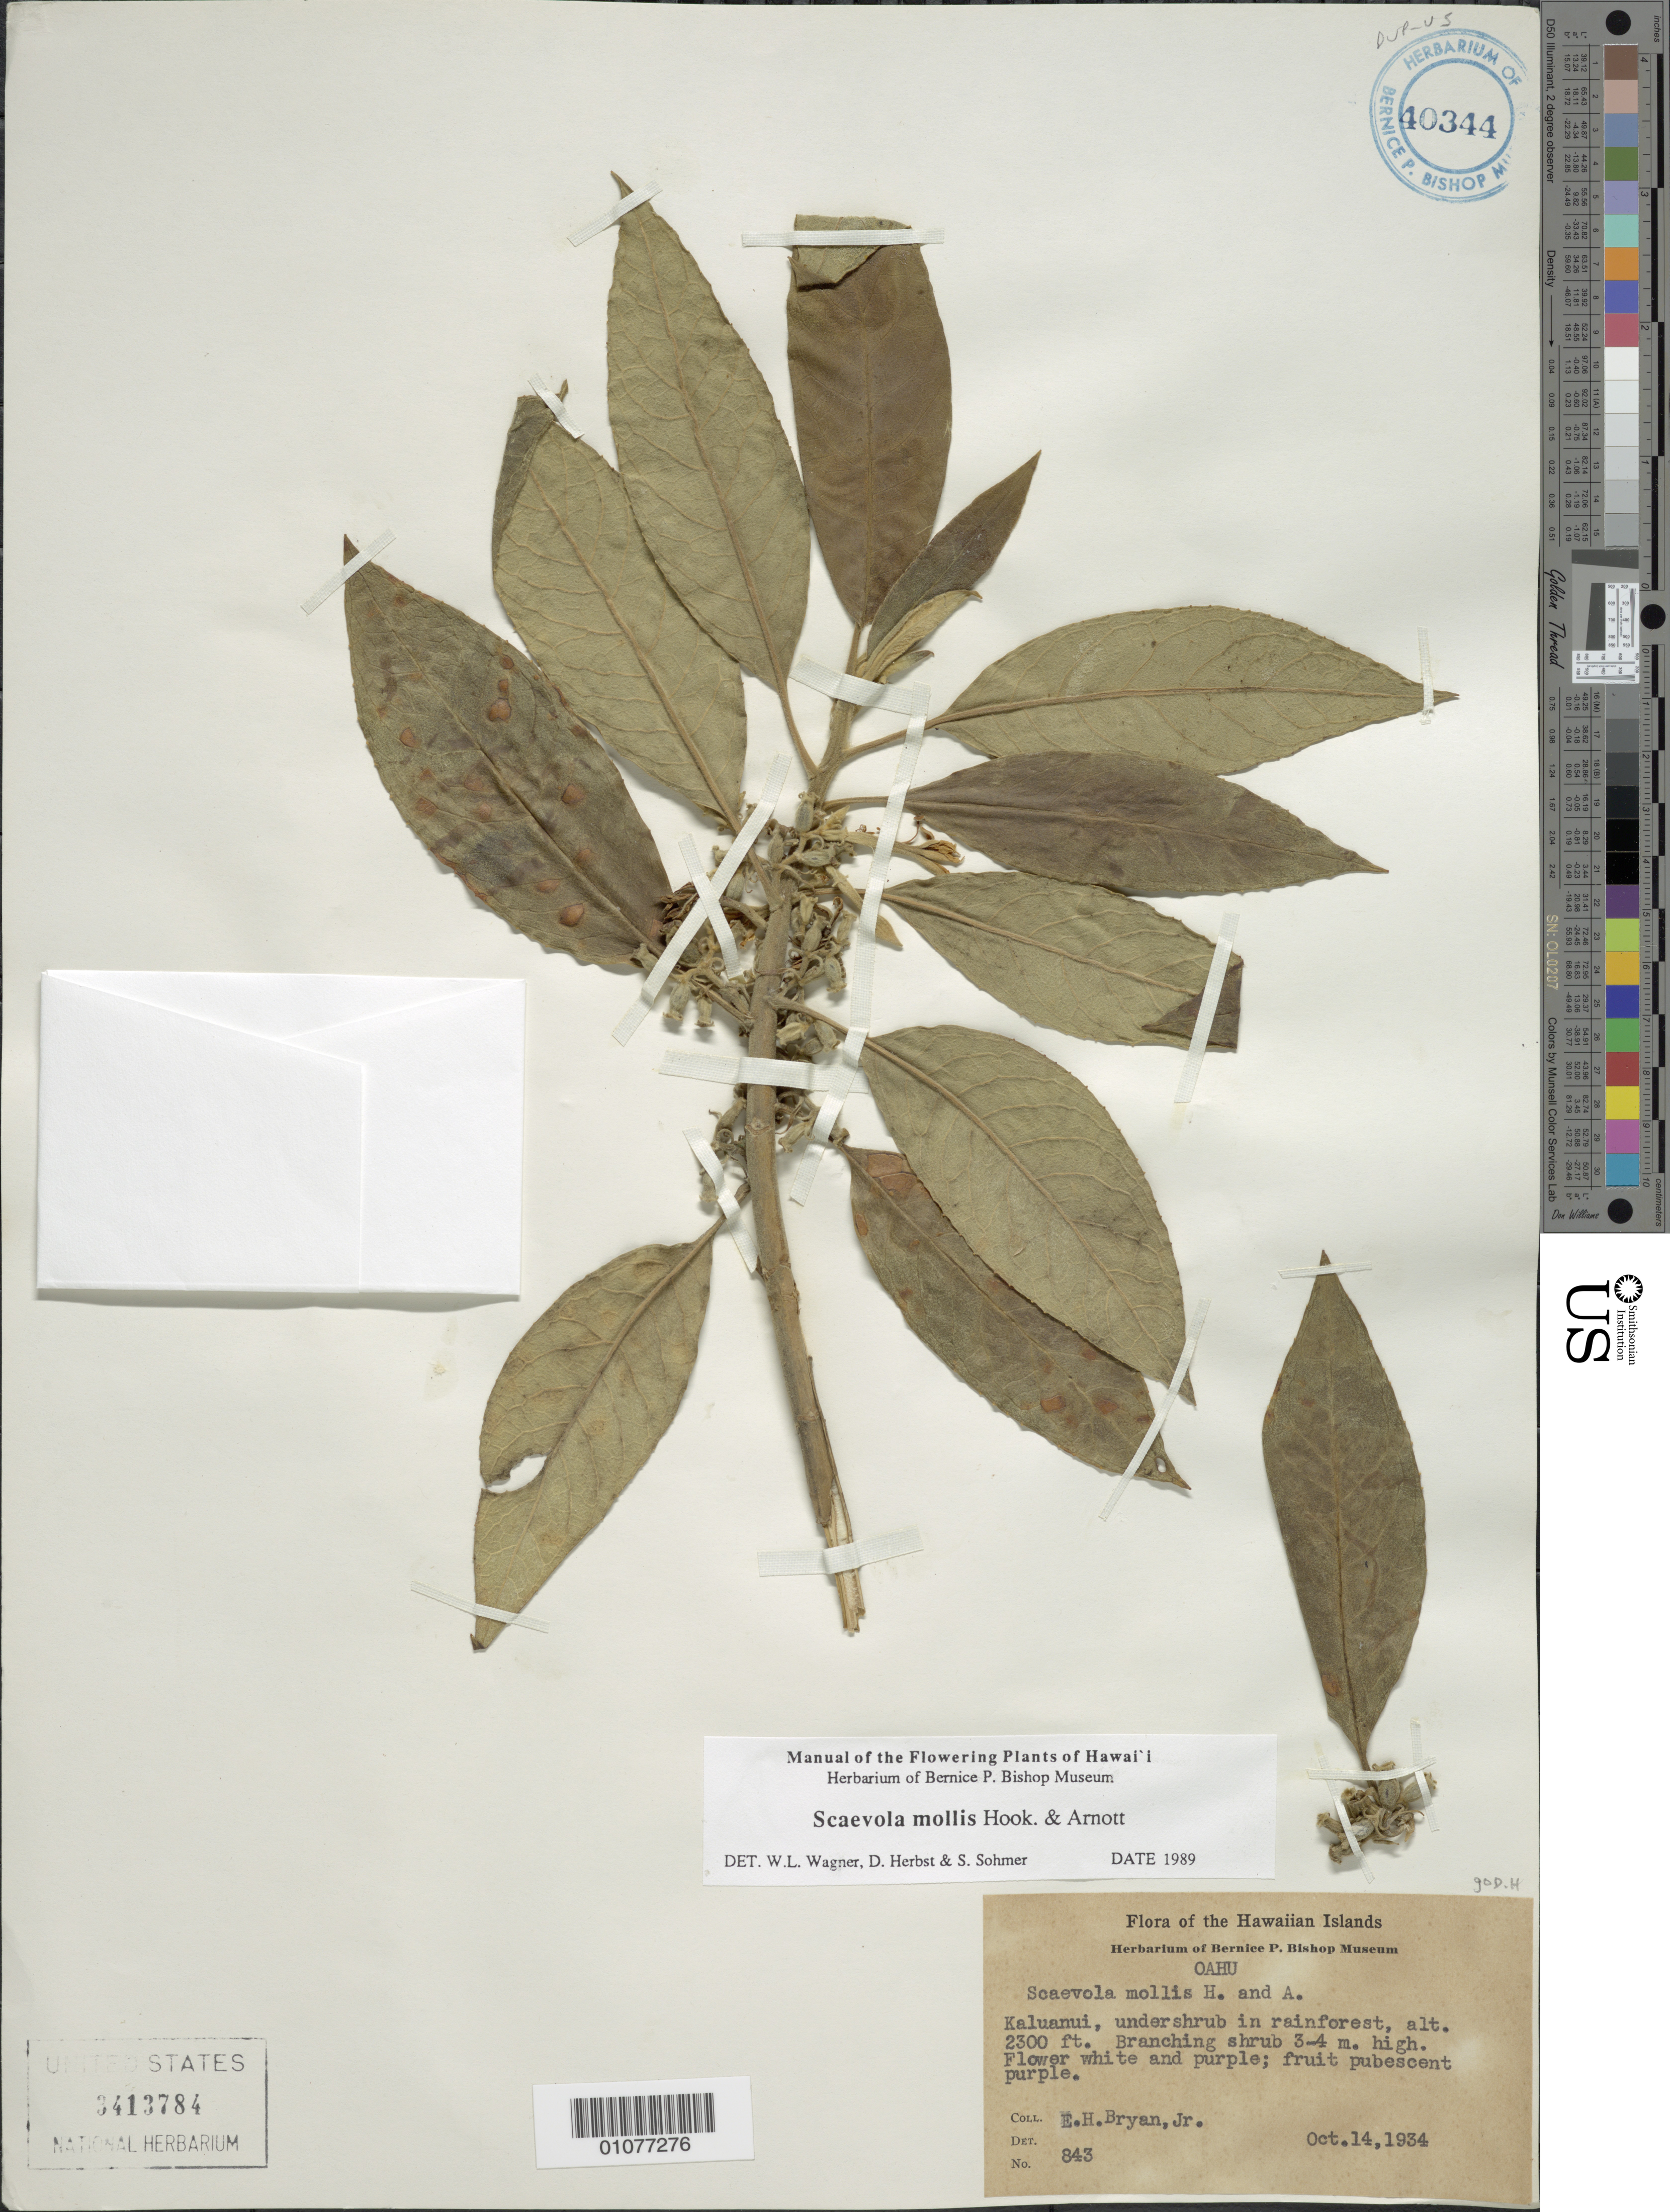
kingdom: Plantae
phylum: Tracheophyta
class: Magnoliopsida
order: Asterales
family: Goodeniaceae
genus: Scaevola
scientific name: Scaevola mollis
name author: Hook. & Arn.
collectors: E. Bryan Jr.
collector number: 843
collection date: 1934-10-14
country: United States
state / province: Hawaii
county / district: Honolulu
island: Oahu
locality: Kaluanui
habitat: undershrub in rainforest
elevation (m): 701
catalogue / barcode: US 3413784